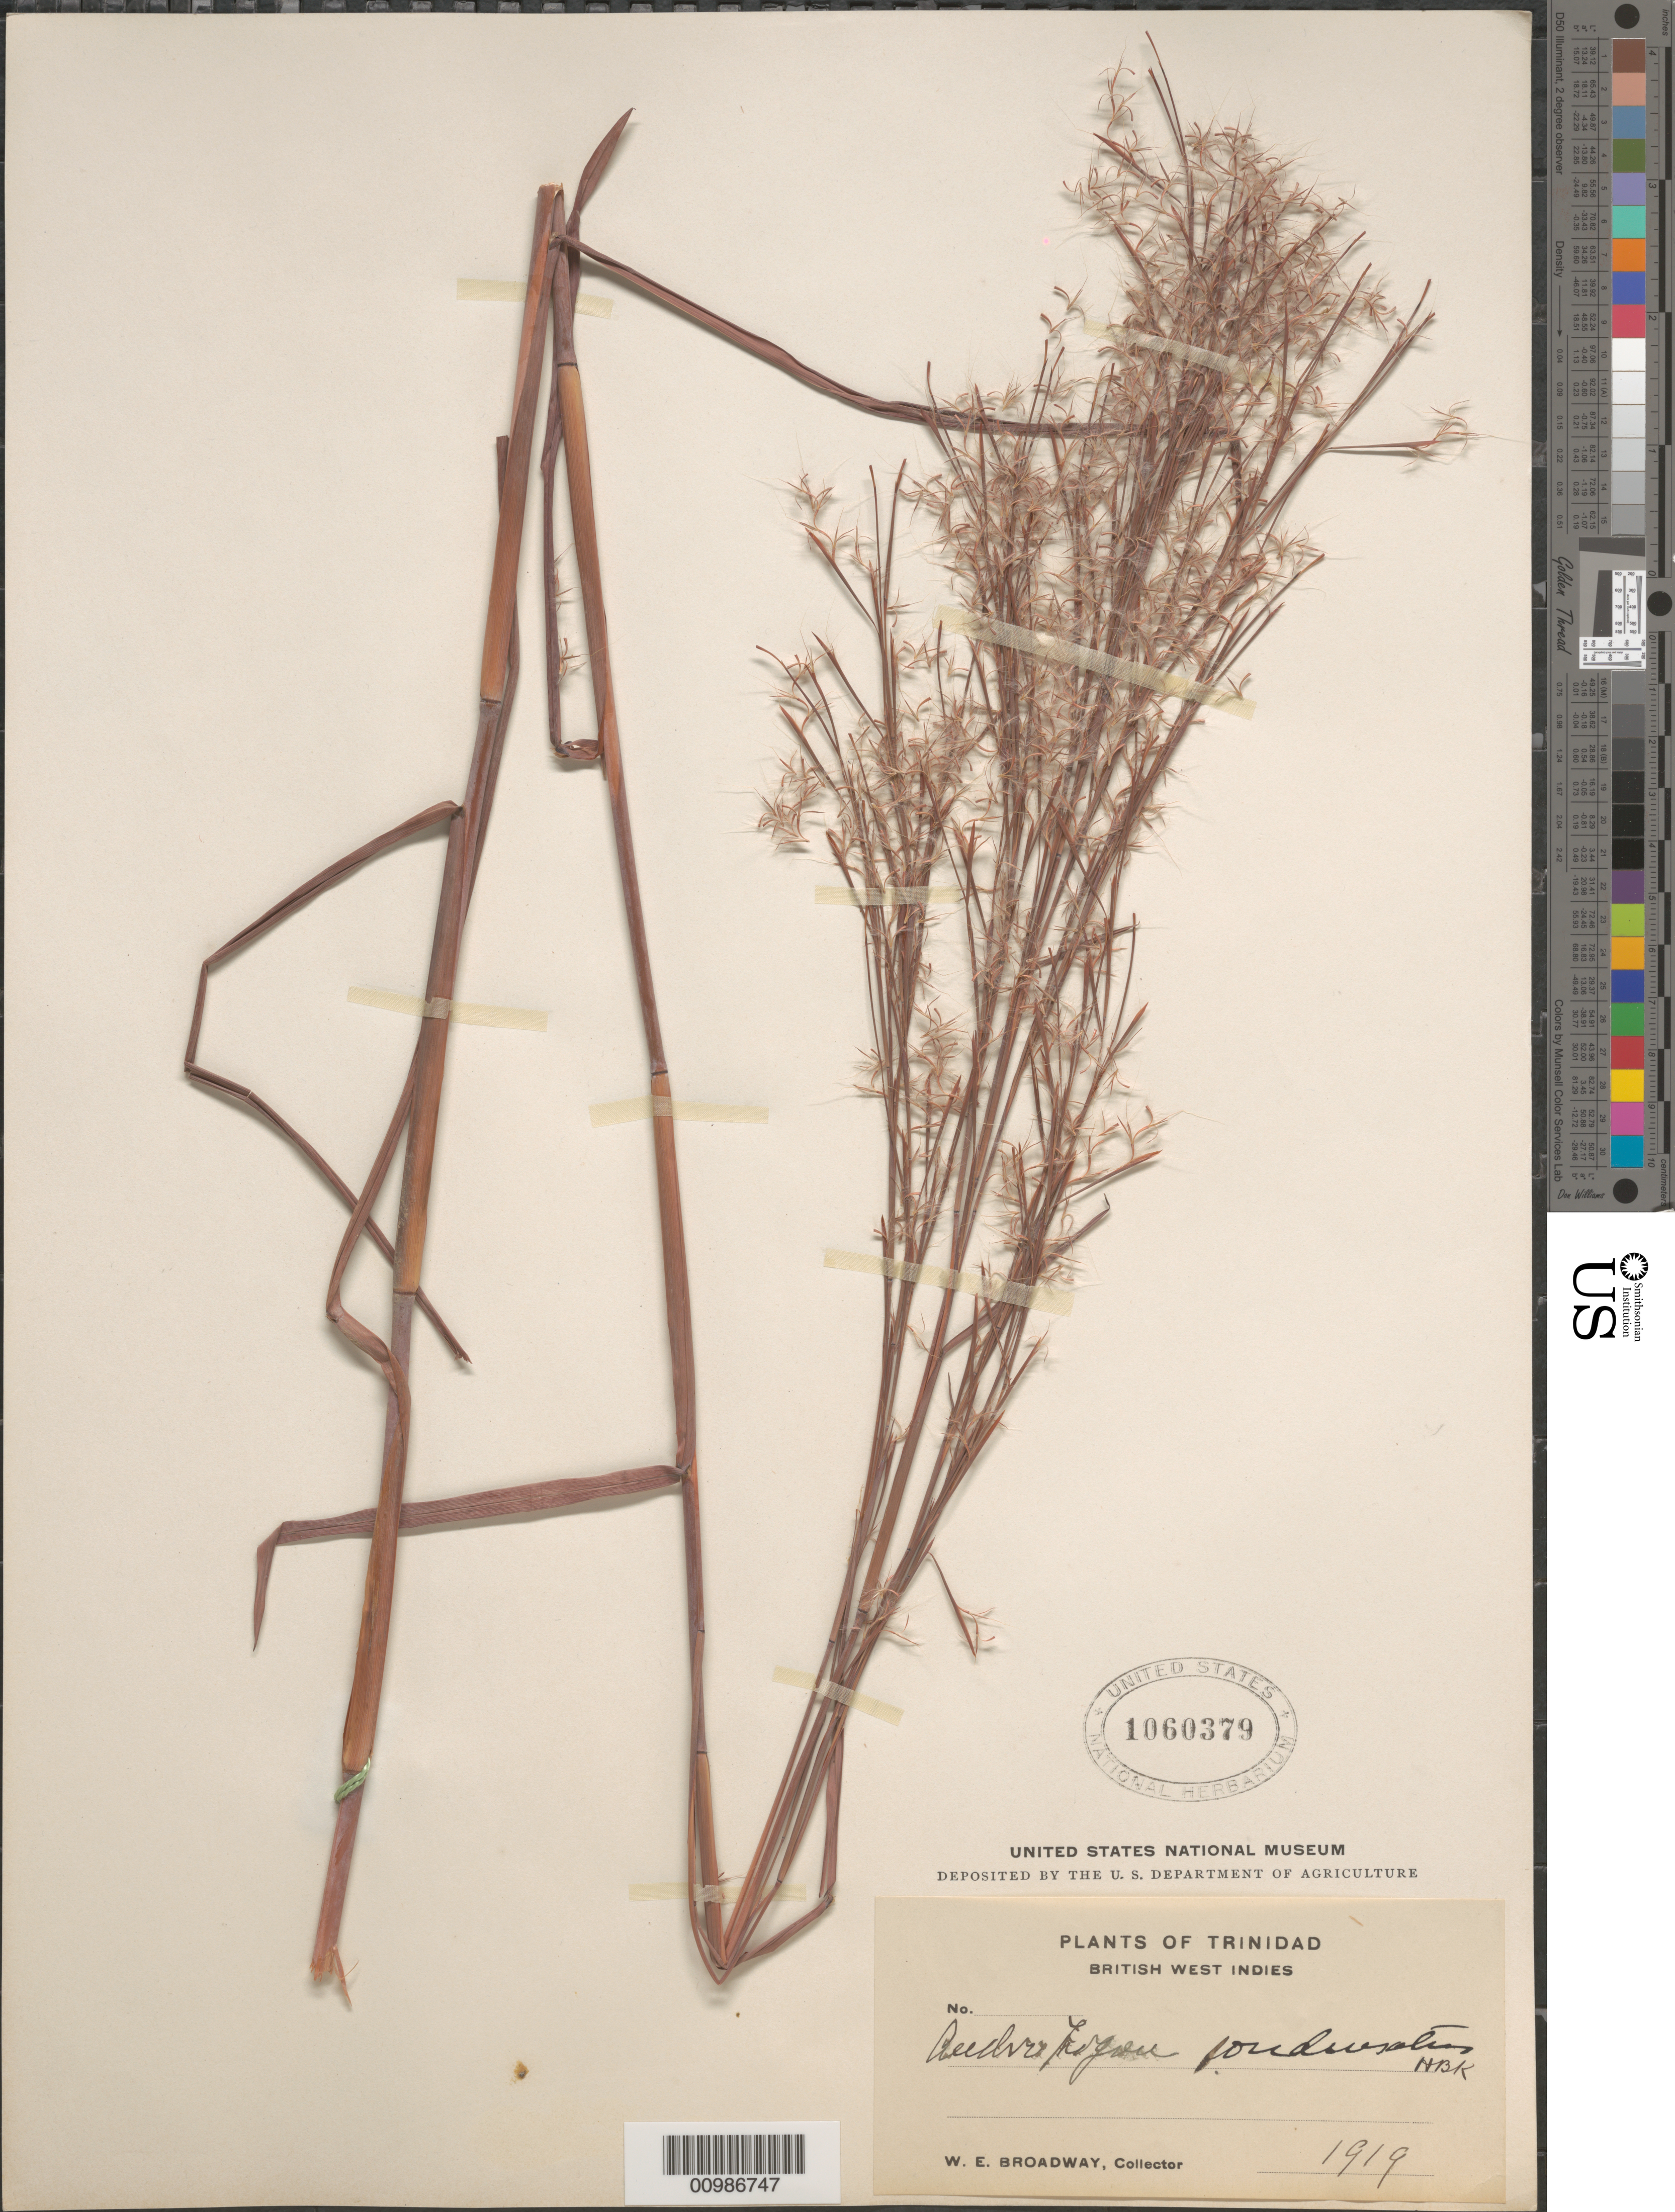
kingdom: Plantae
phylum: Tracheophyta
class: Liliopsida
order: Poales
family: Poaceae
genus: Andropogon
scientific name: Andropogon condensatus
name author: Kunth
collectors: W. E. Broadway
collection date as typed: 1919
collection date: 1919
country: Trinidad and Tobago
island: Trinidad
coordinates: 0 N, 0 E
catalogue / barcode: US 1060379